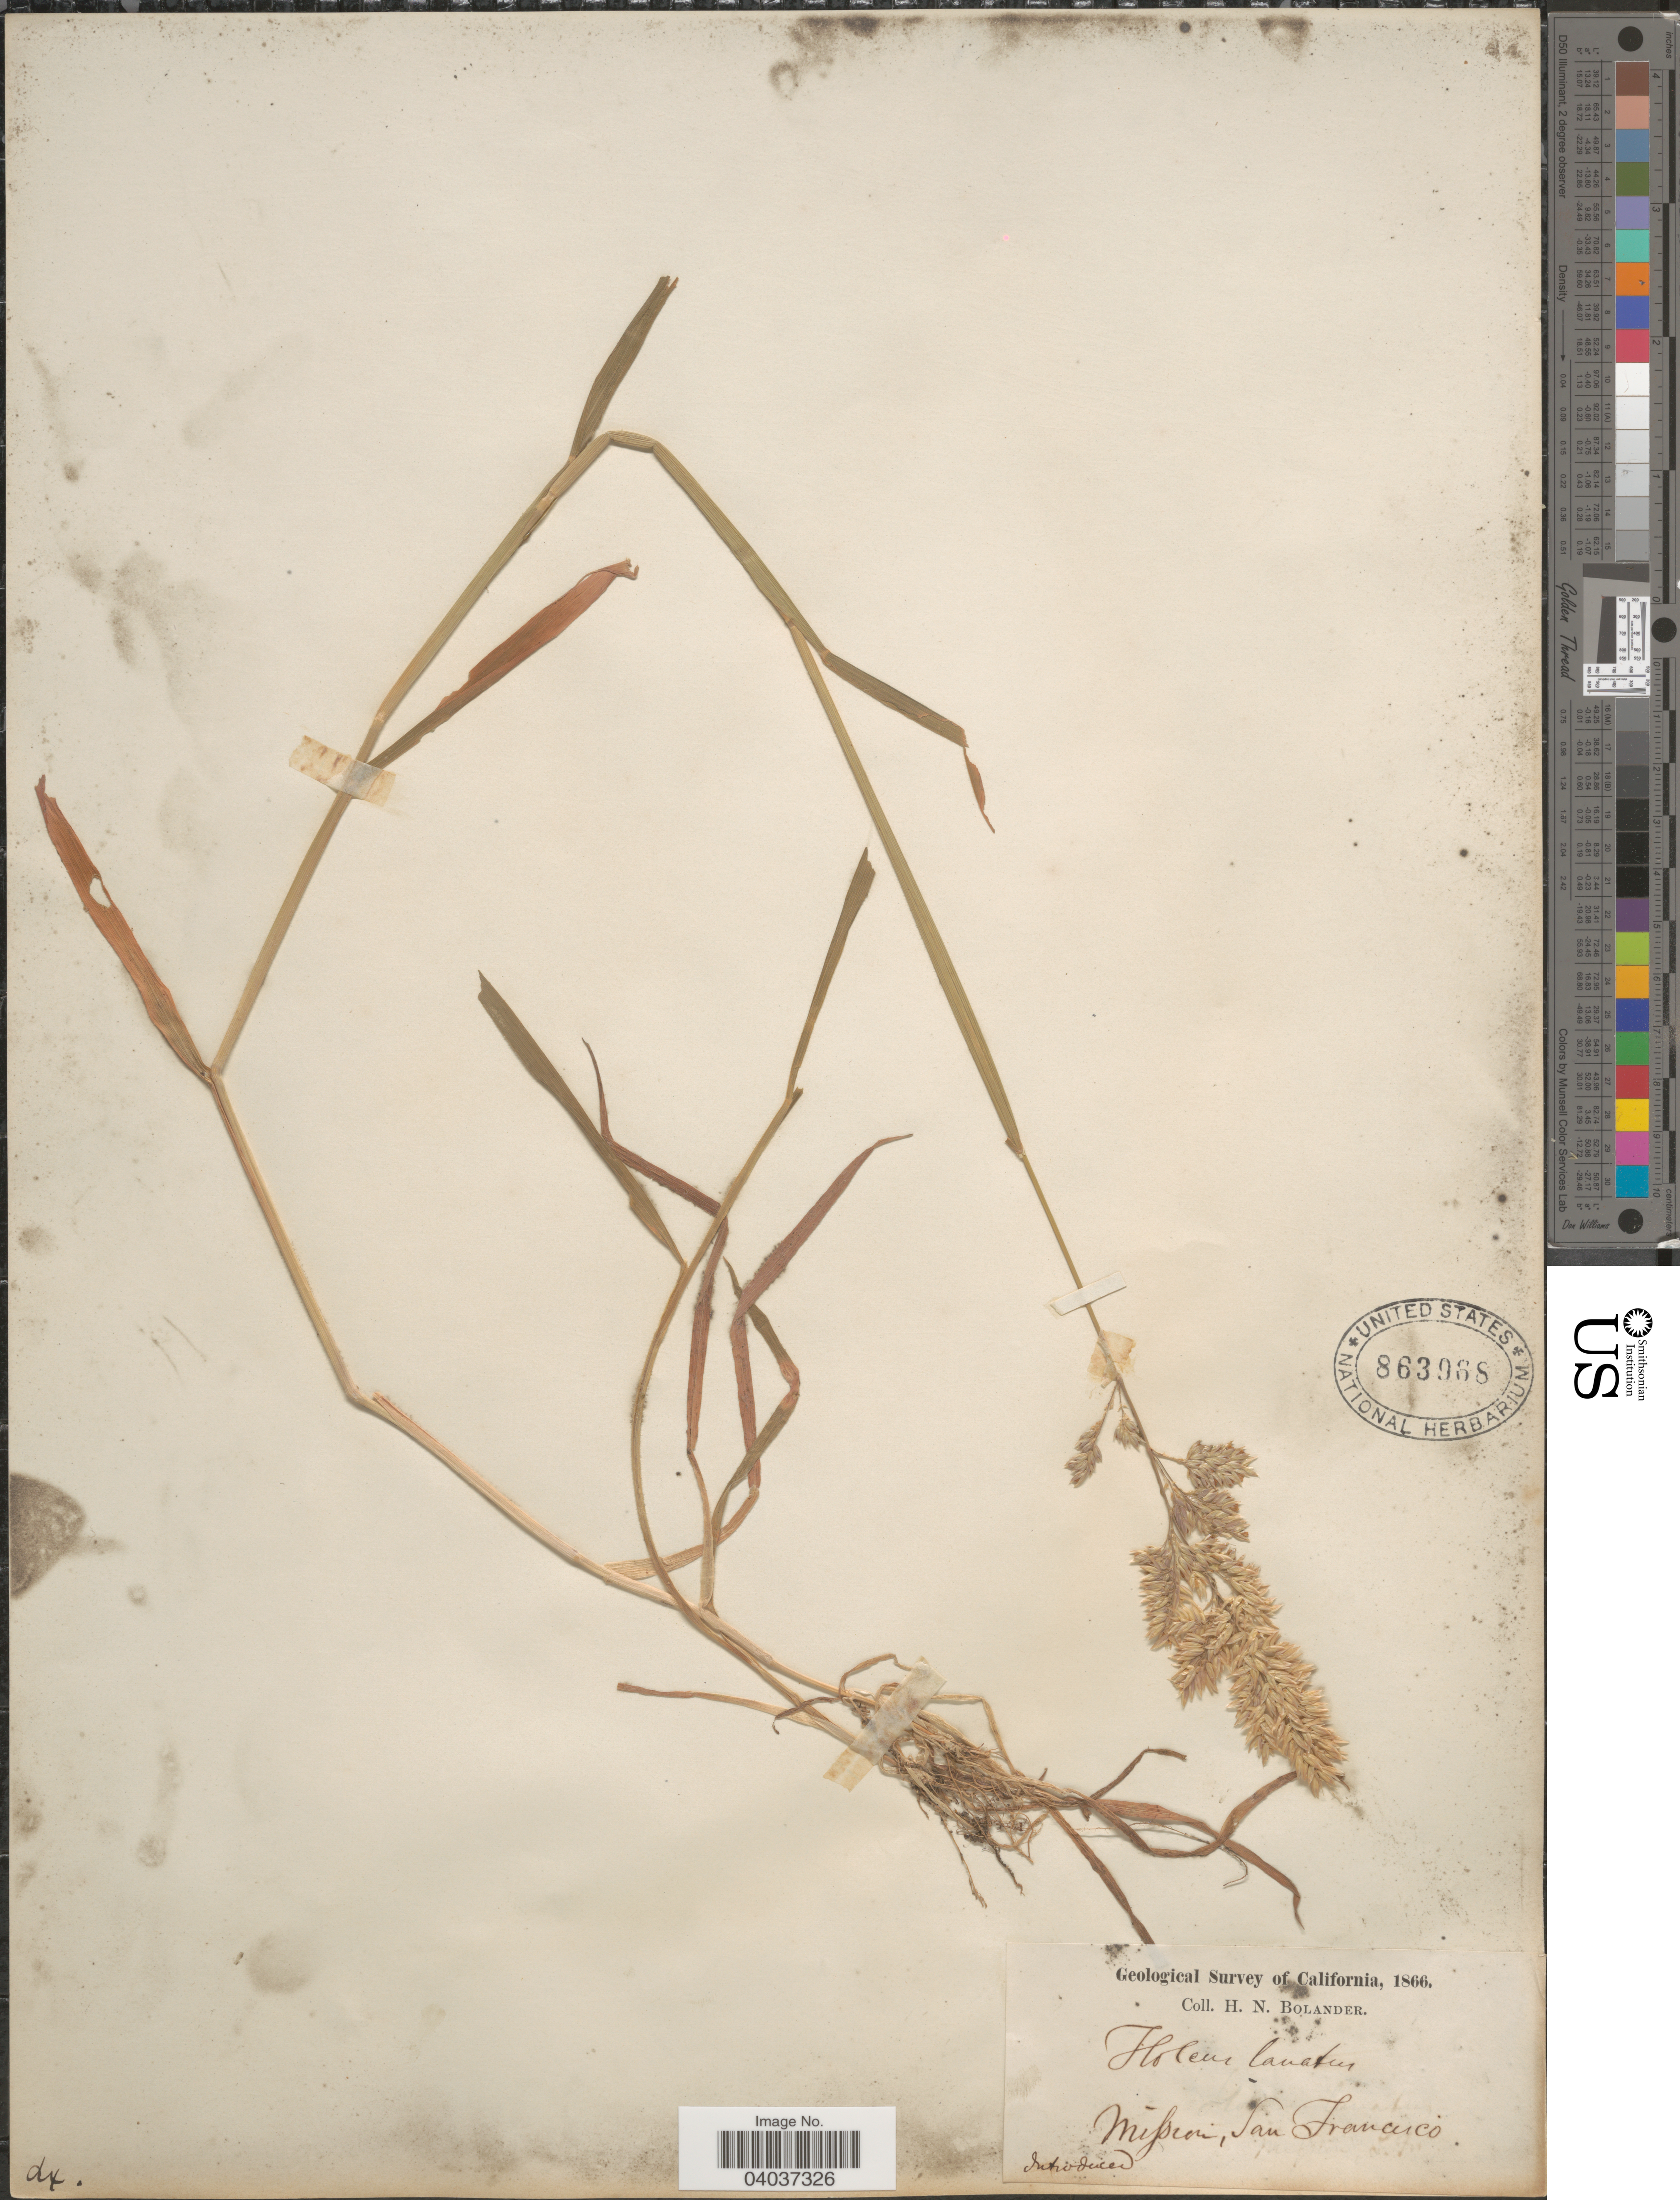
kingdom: Plantae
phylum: Tracheophyta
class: Liliopsida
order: Poales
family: Poaceae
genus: Holcus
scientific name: Holcus lanatus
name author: L.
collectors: H. Bolander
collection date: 1866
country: United States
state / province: California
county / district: San Francisco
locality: Mission, San Francisco.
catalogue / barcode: US 863968